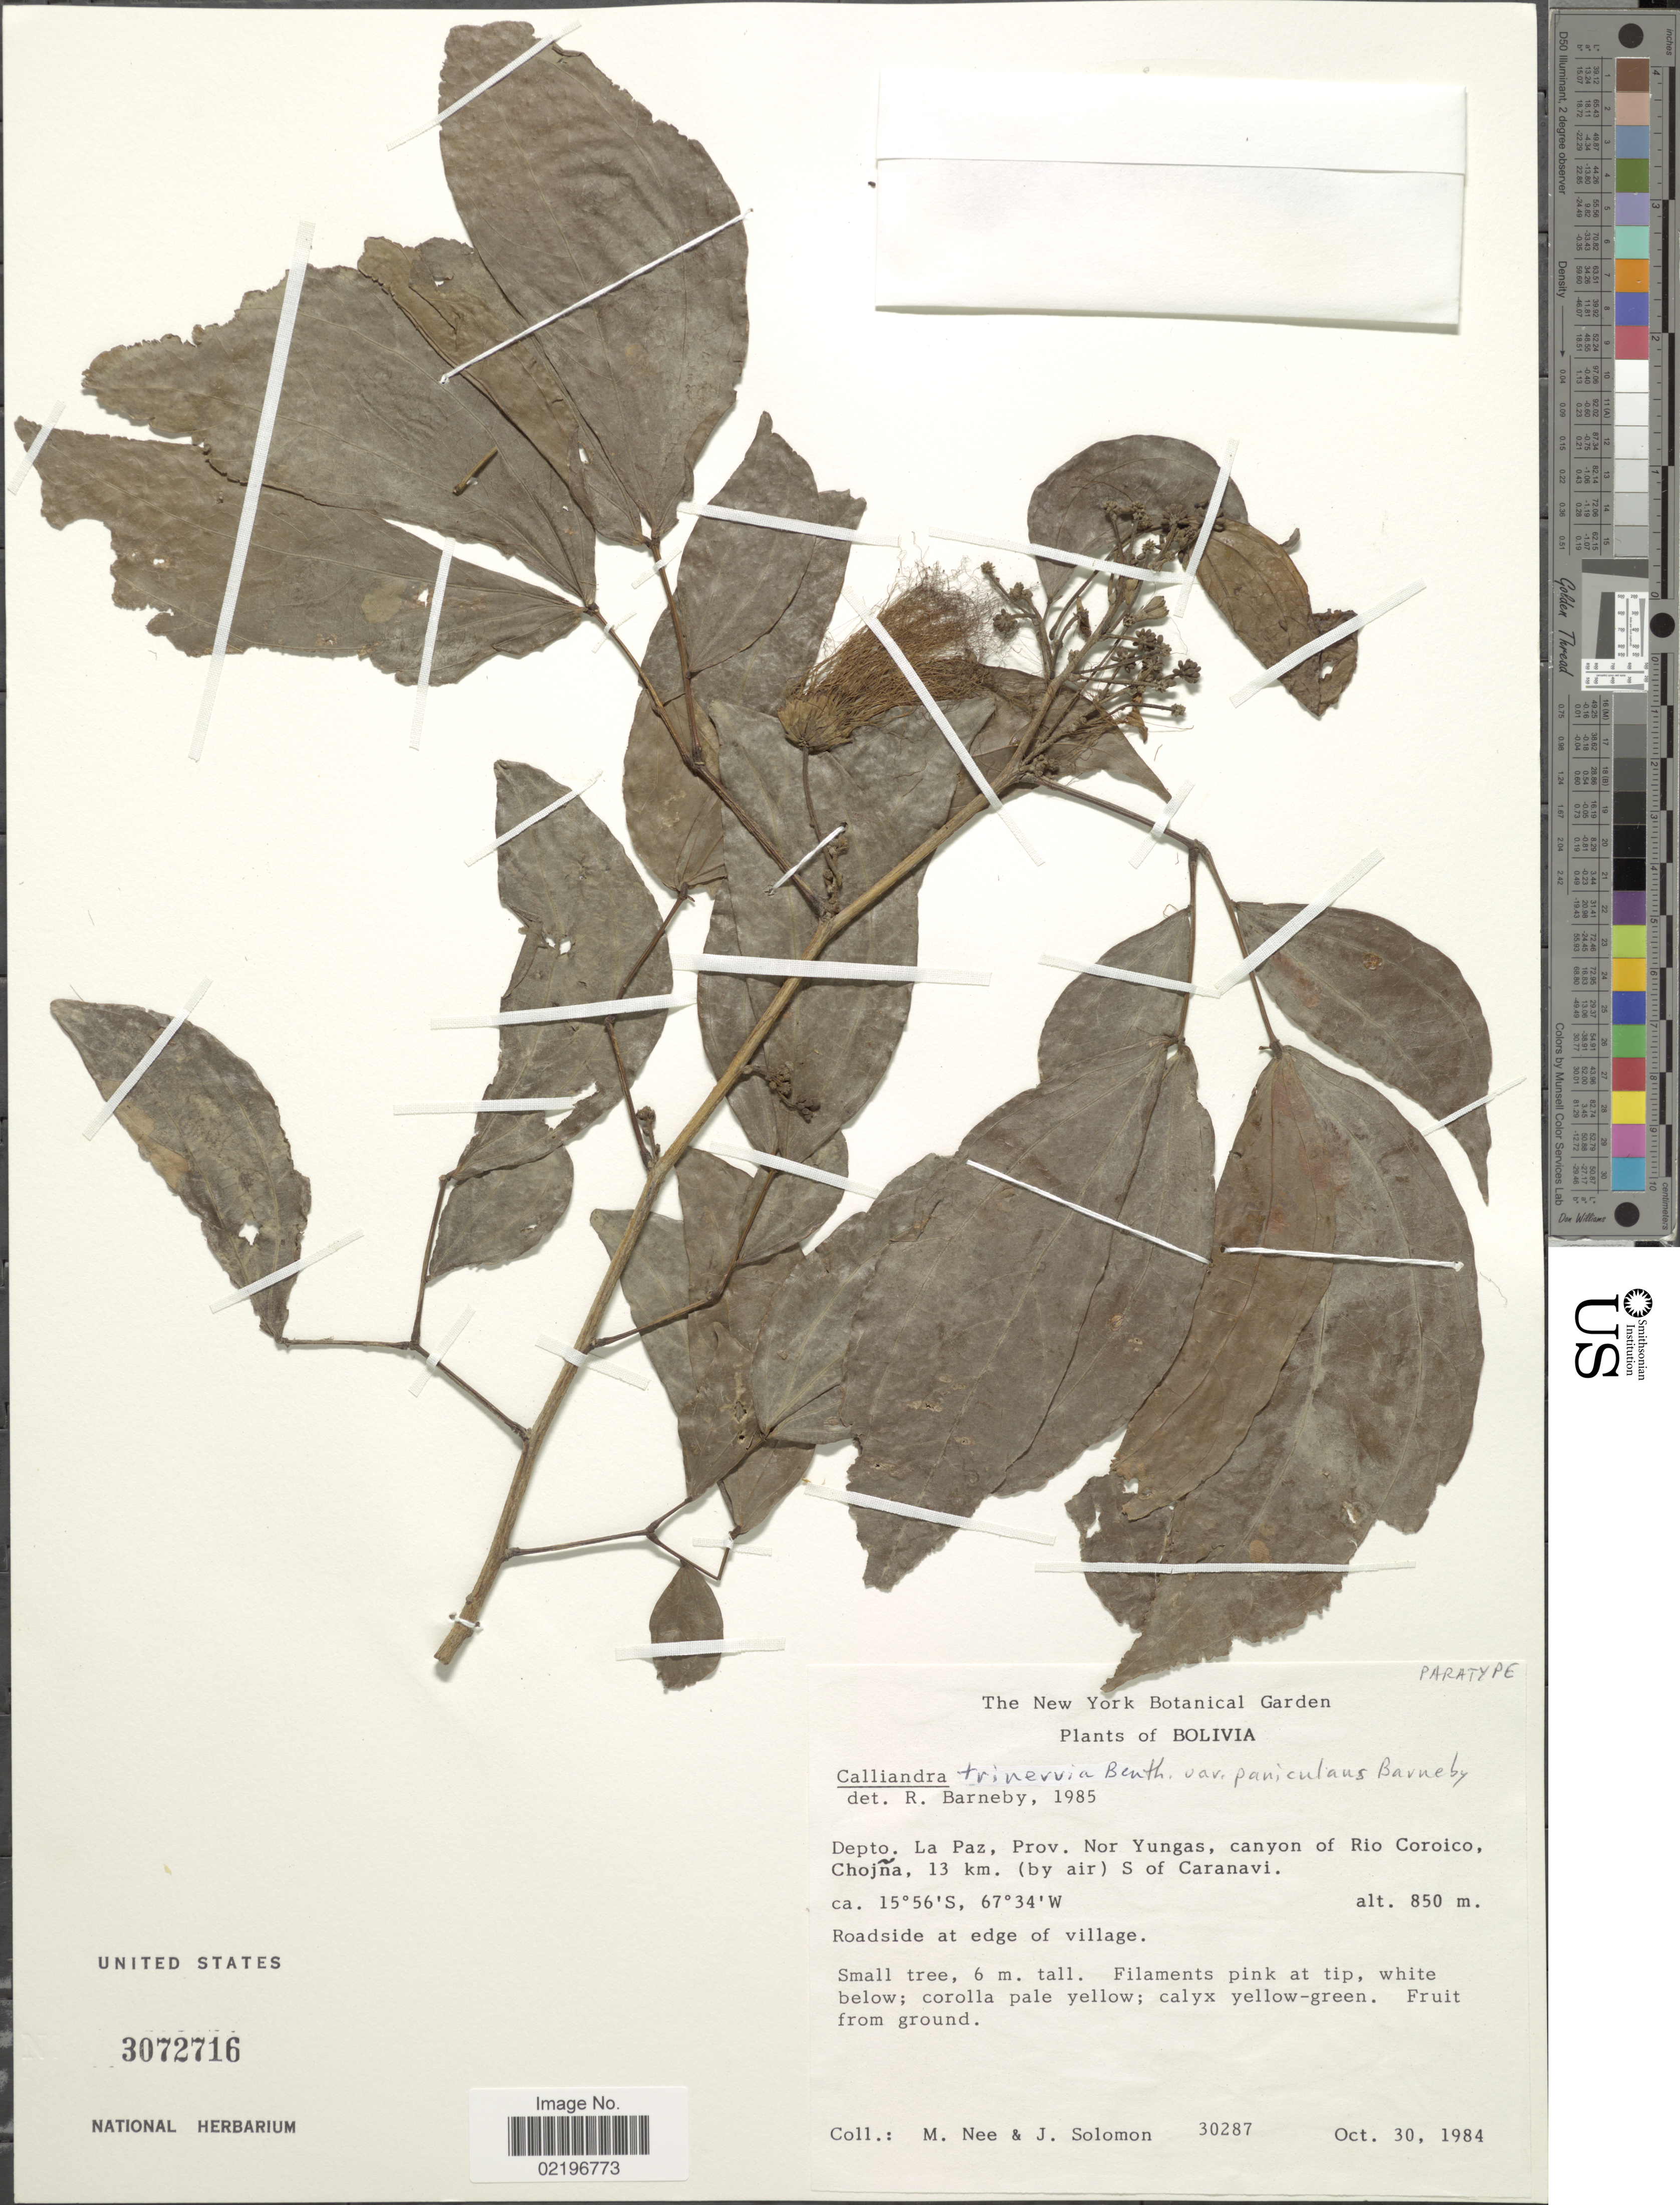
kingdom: Plantae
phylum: Tracheophyta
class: Magnoliopsida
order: Fabales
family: Fabaceae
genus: Calliandra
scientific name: Calliandra trinervia var. paniculans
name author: Barneby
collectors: M. Nee & J. Solomon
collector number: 30287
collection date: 1984-10-30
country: Bolivia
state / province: La Paz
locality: Depto. La Paz, Prov. Nor Yungas, canyon of rio Coroico, Chojna, 13 km. ( by air) S of Caranavi. Roadside at edge of village.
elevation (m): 850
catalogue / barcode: US 3072716